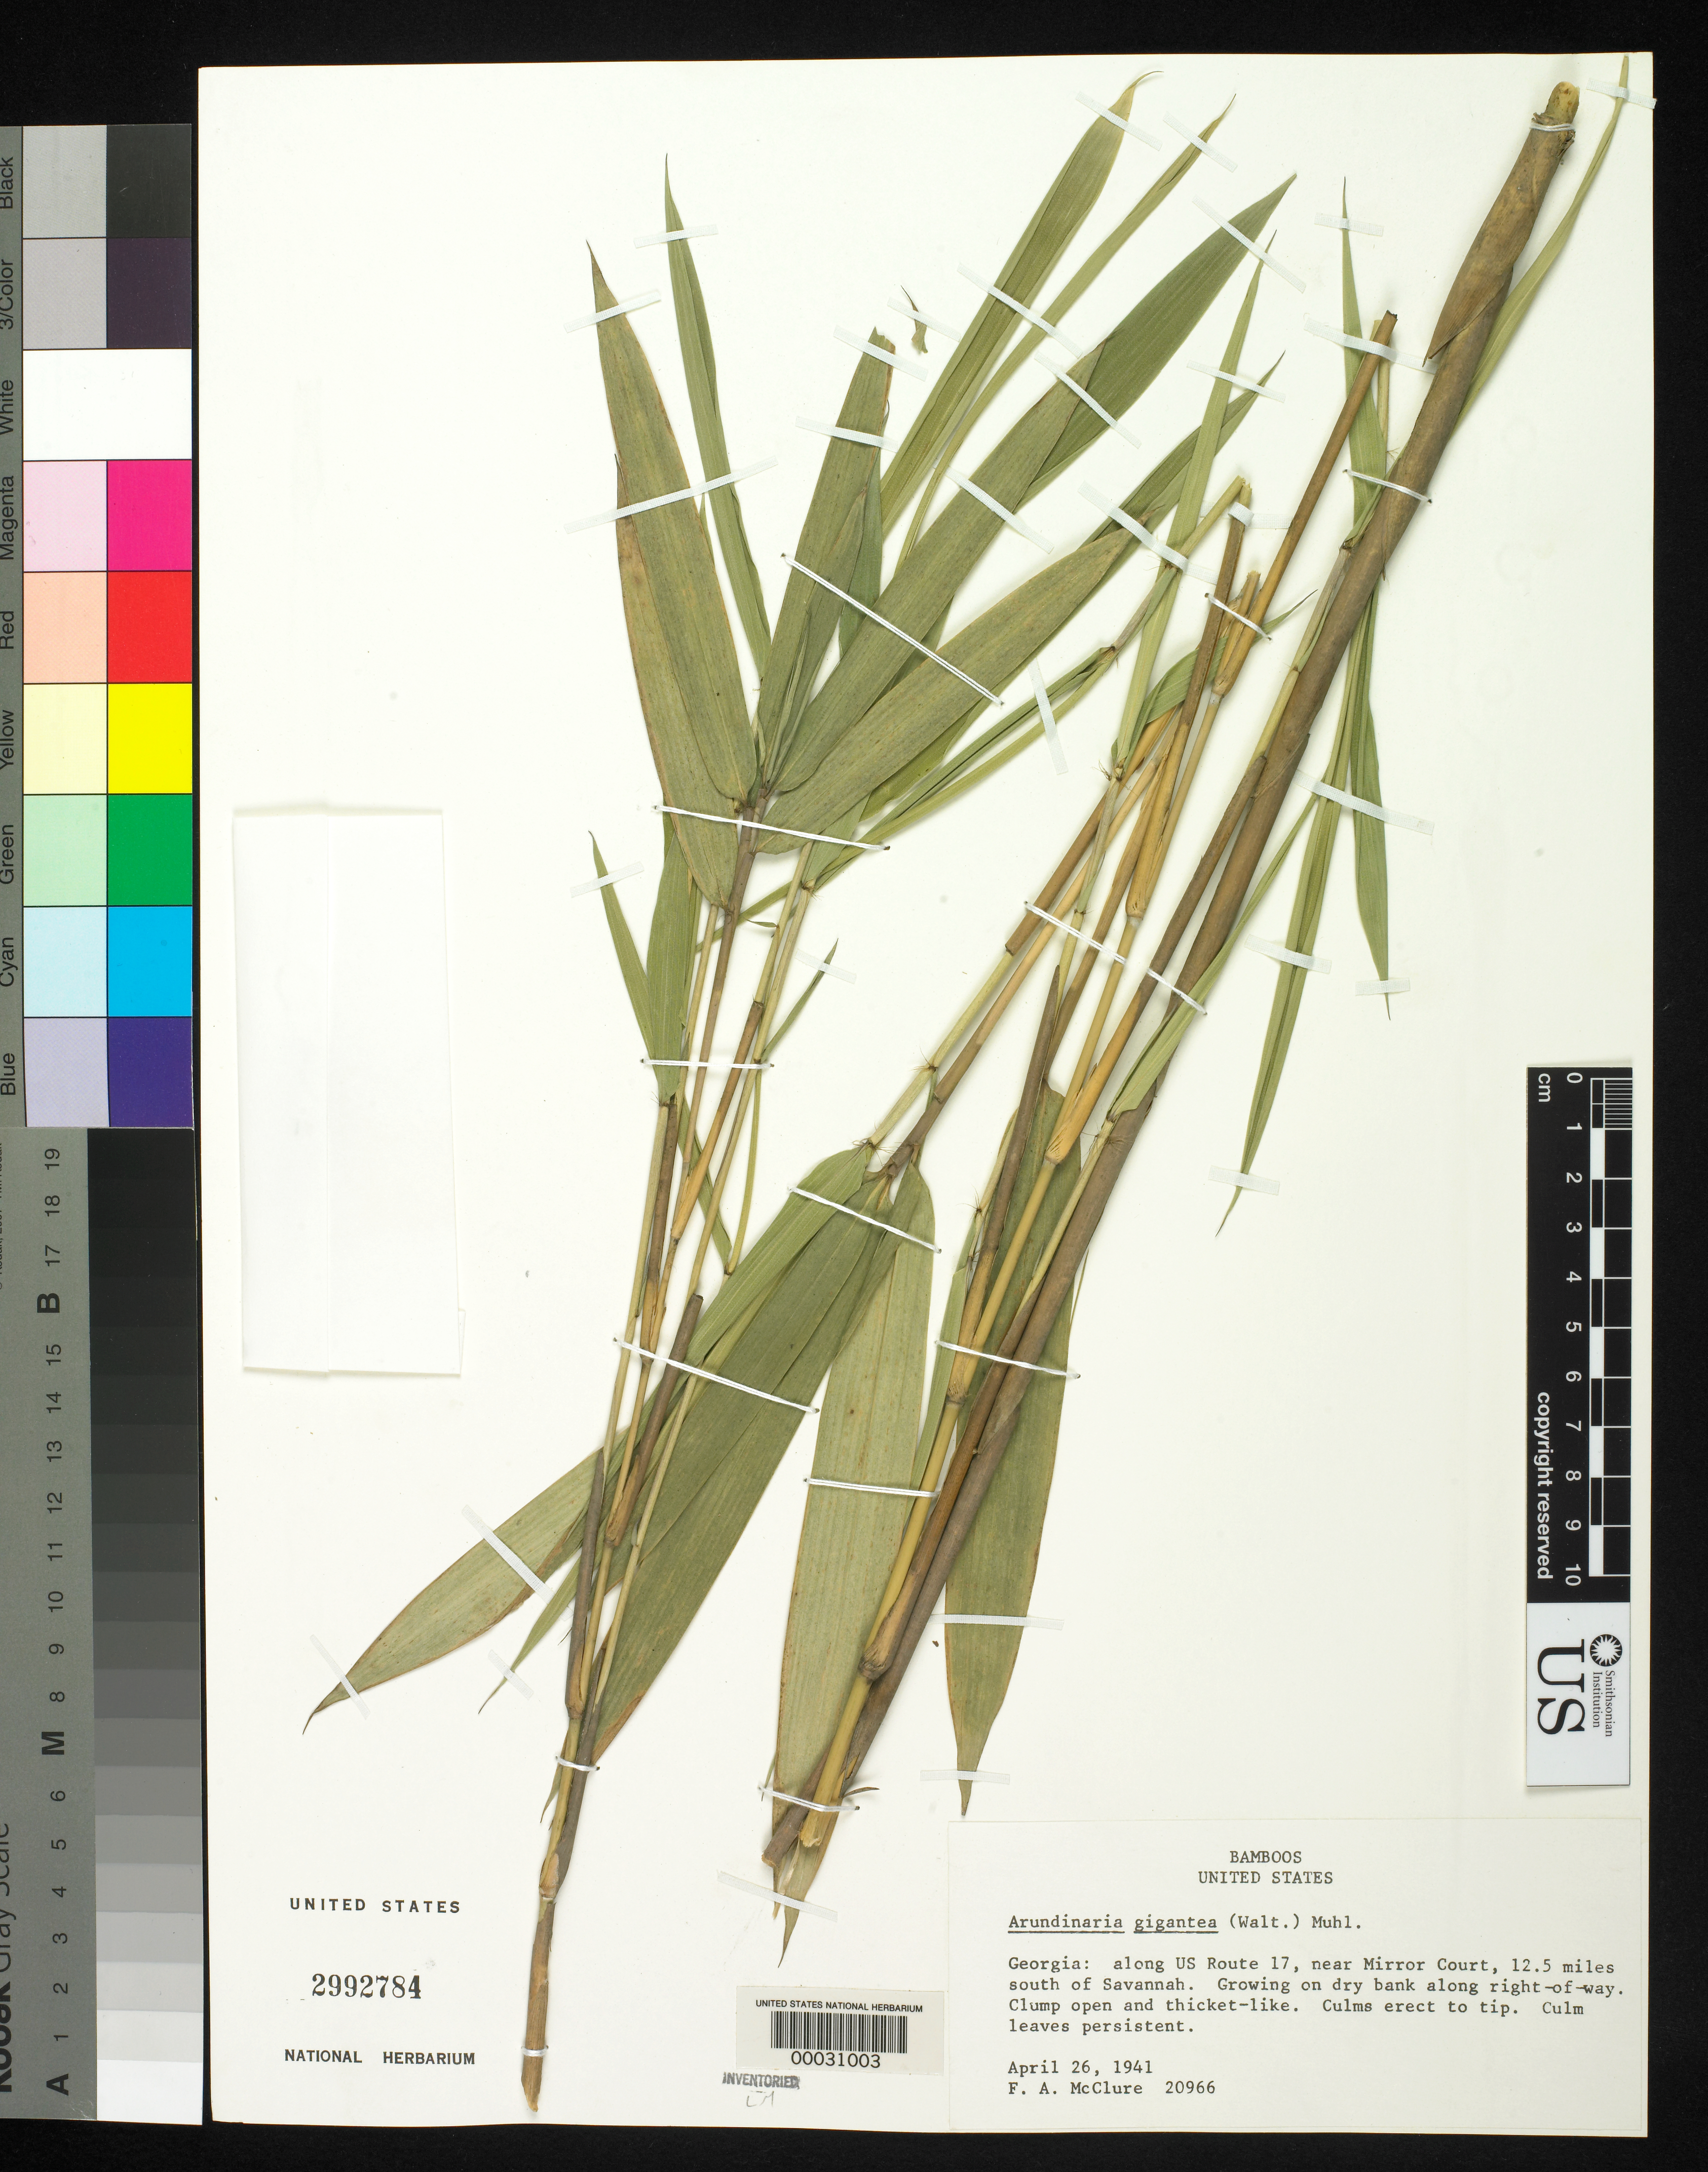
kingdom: Plantae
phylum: Tracheophyta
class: Liliopsida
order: Poales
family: Poaceae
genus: Arundinaria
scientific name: Arundinaria gigantea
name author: (Walter) Muhl.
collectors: F. A. McClure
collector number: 20966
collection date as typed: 26 Apr 1941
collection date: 1941-04-26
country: United States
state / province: Georgia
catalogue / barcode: US 2992784